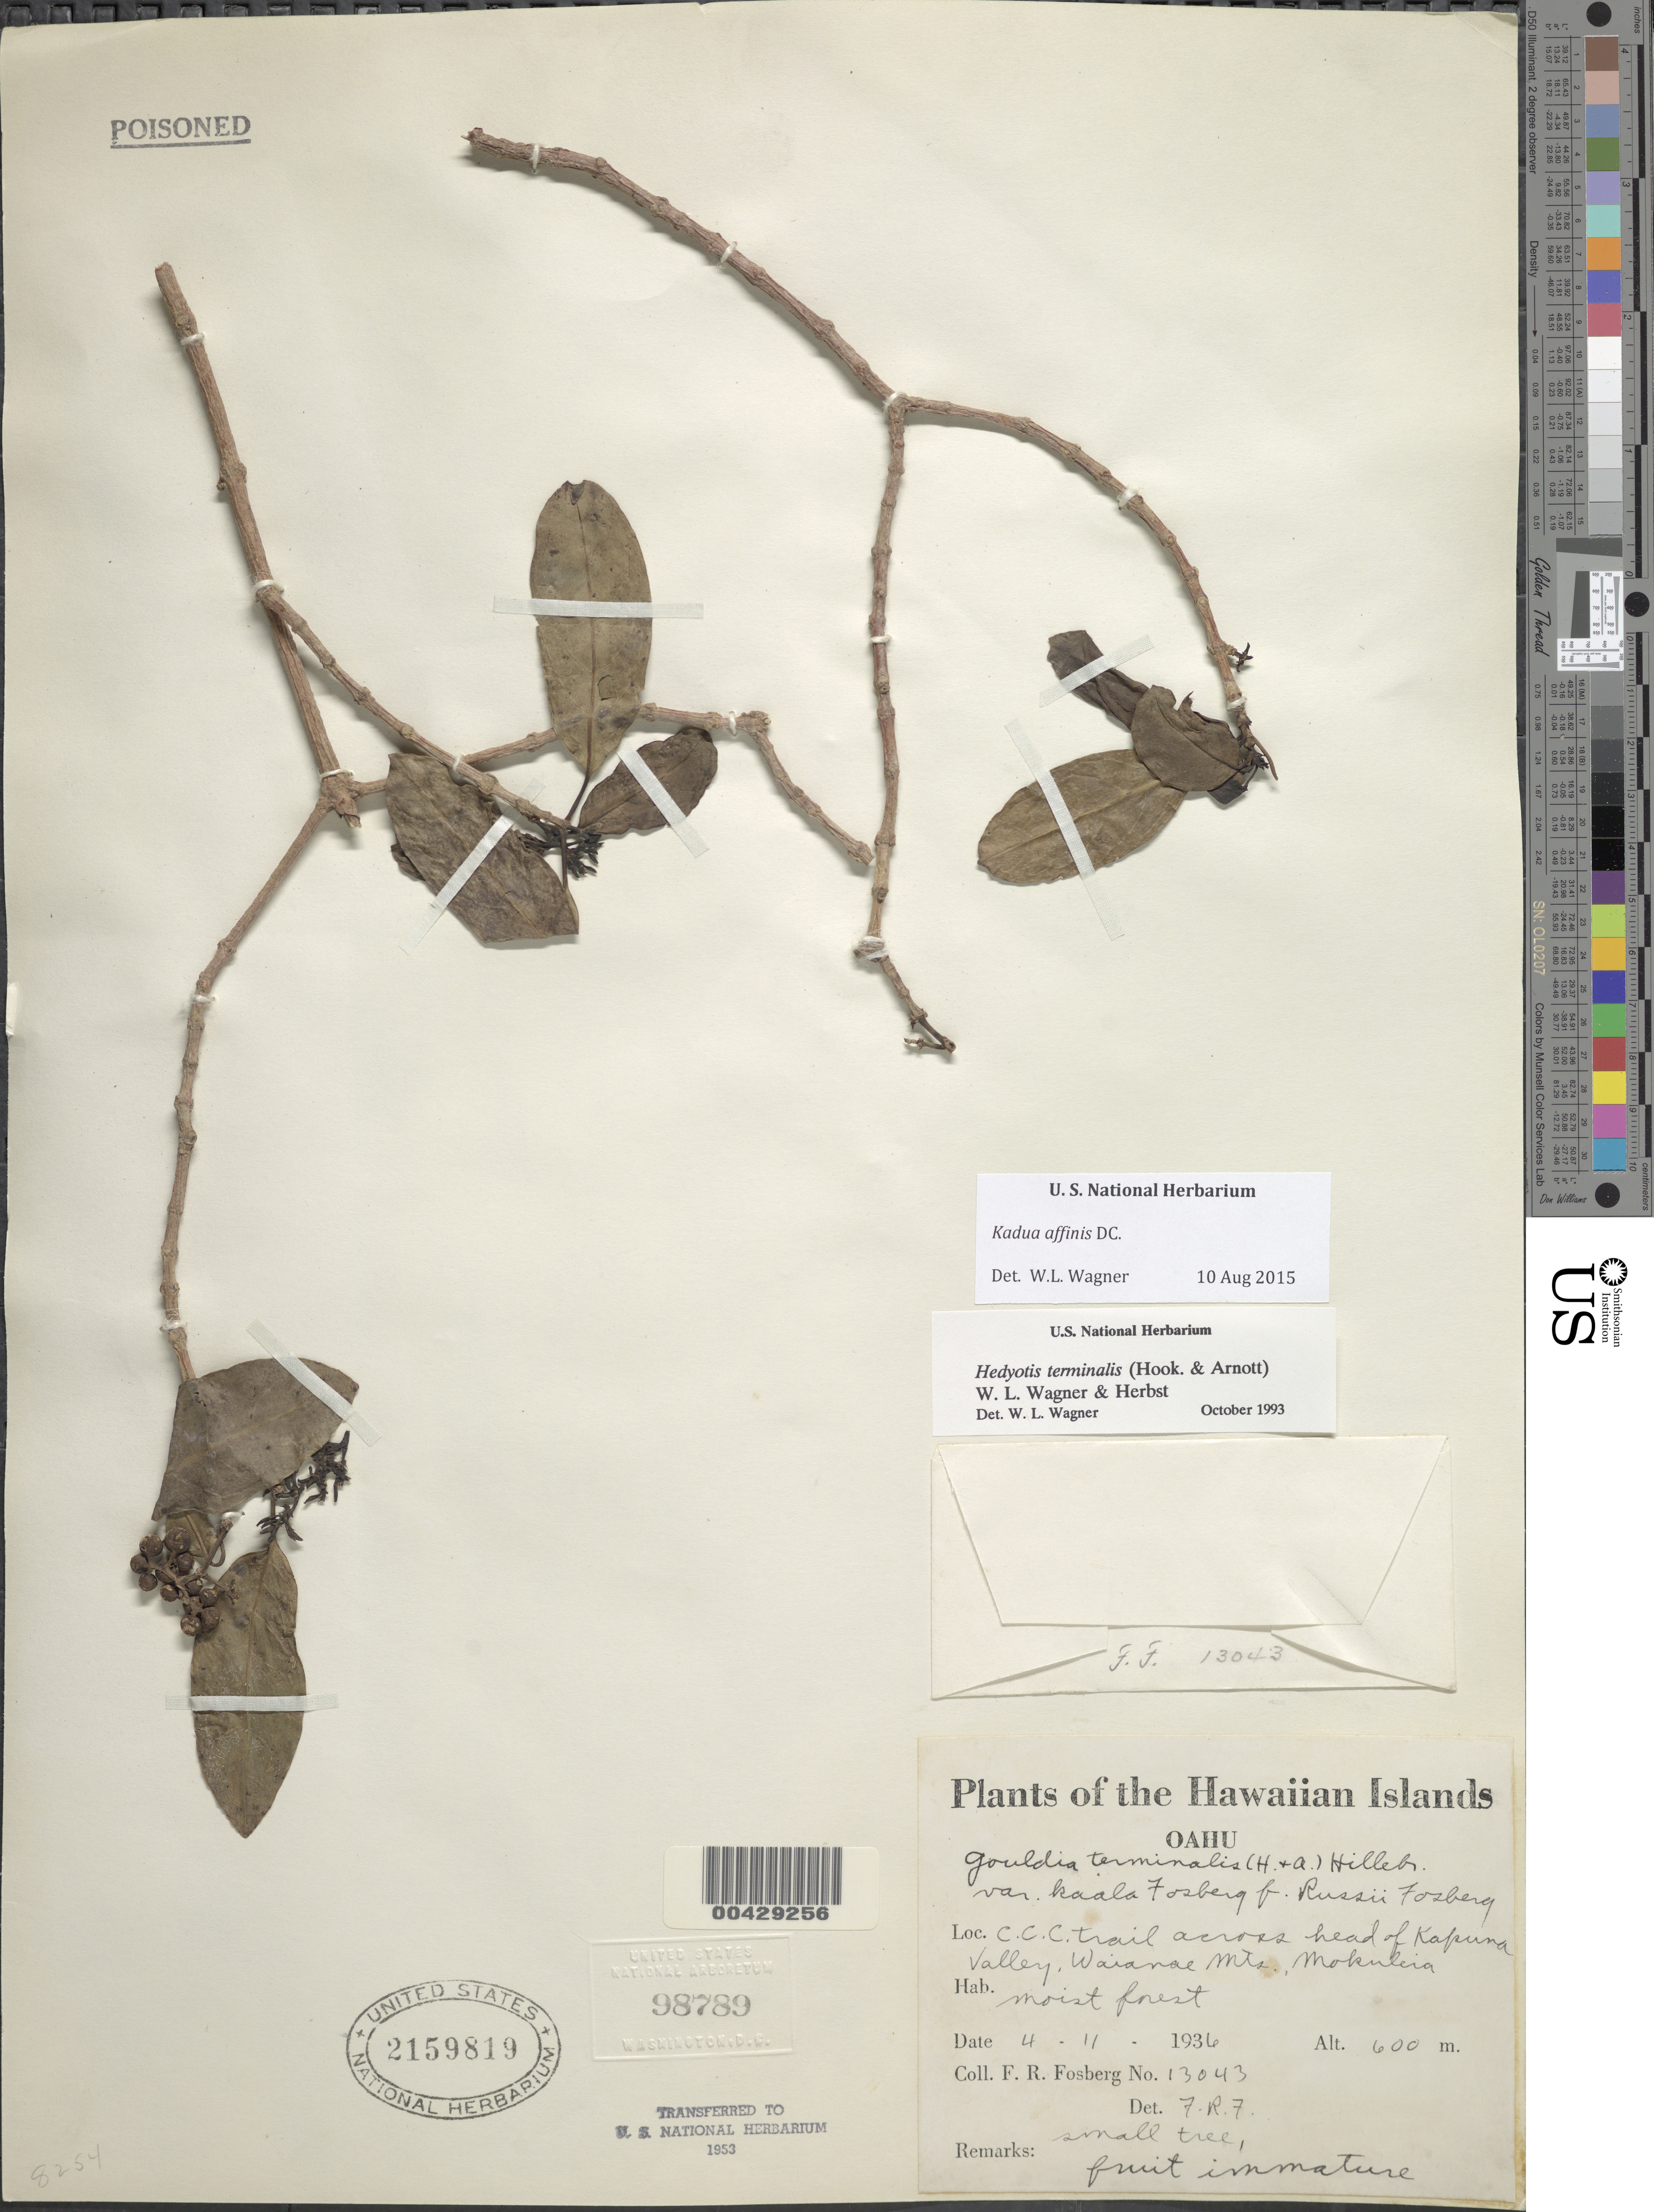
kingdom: Plantae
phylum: Tracheophyta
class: Magnoliopsida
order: Gentianales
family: Rubiaceae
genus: Kadua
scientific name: Kadua affinis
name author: DC.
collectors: F. R. Fosberg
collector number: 13043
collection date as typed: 11 Apr 1936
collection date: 1936-04-11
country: United States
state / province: Hawaii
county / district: Honolulu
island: Oahu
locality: C.C.C. Trail across head of Kapuna Valley, Waianae Mountains, Mokuleia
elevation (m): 600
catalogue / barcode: US 2159819